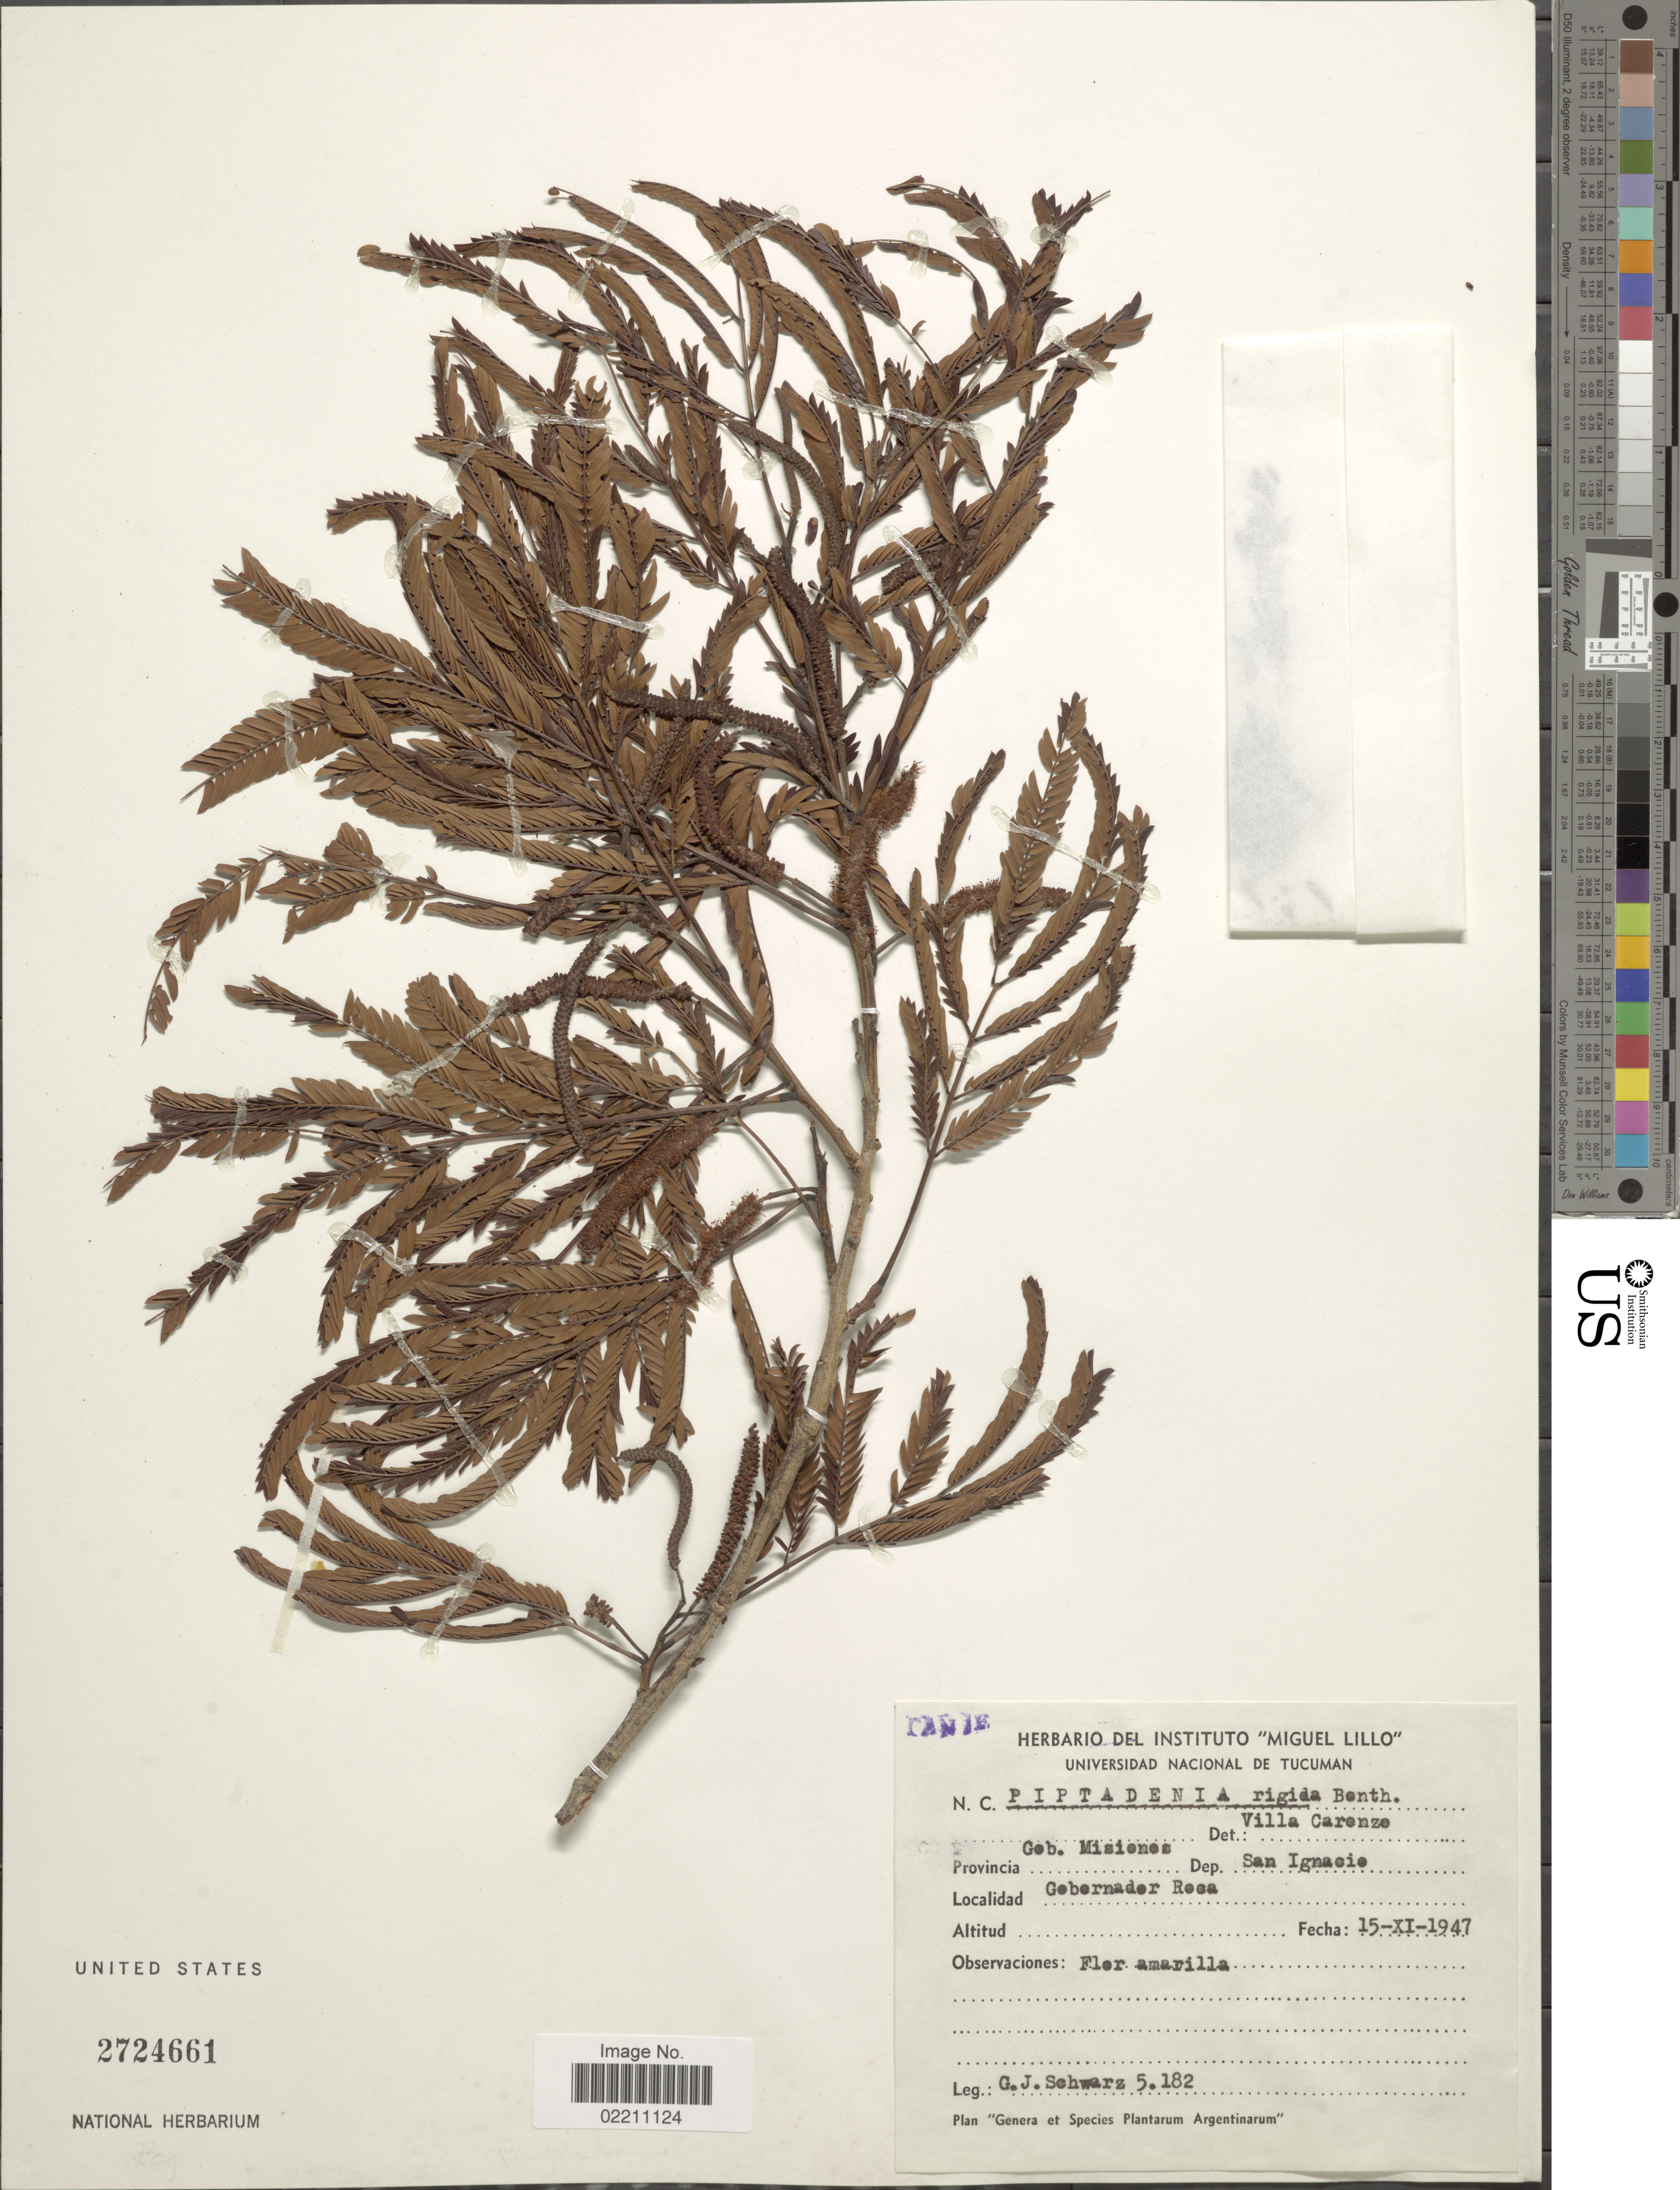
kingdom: Plantae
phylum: Tracheophyta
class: Magnoliopsida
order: Fabales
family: Fabaceae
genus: Parapiptadenia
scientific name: Parapiptadenia rigida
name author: (Benth.) Brenan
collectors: G. J. Schwarz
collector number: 5182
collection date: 1947-11-15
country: Argentina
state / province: Misiones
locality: Dep. San Ignacio. Gobernador Roca.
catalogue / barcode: US 2724661